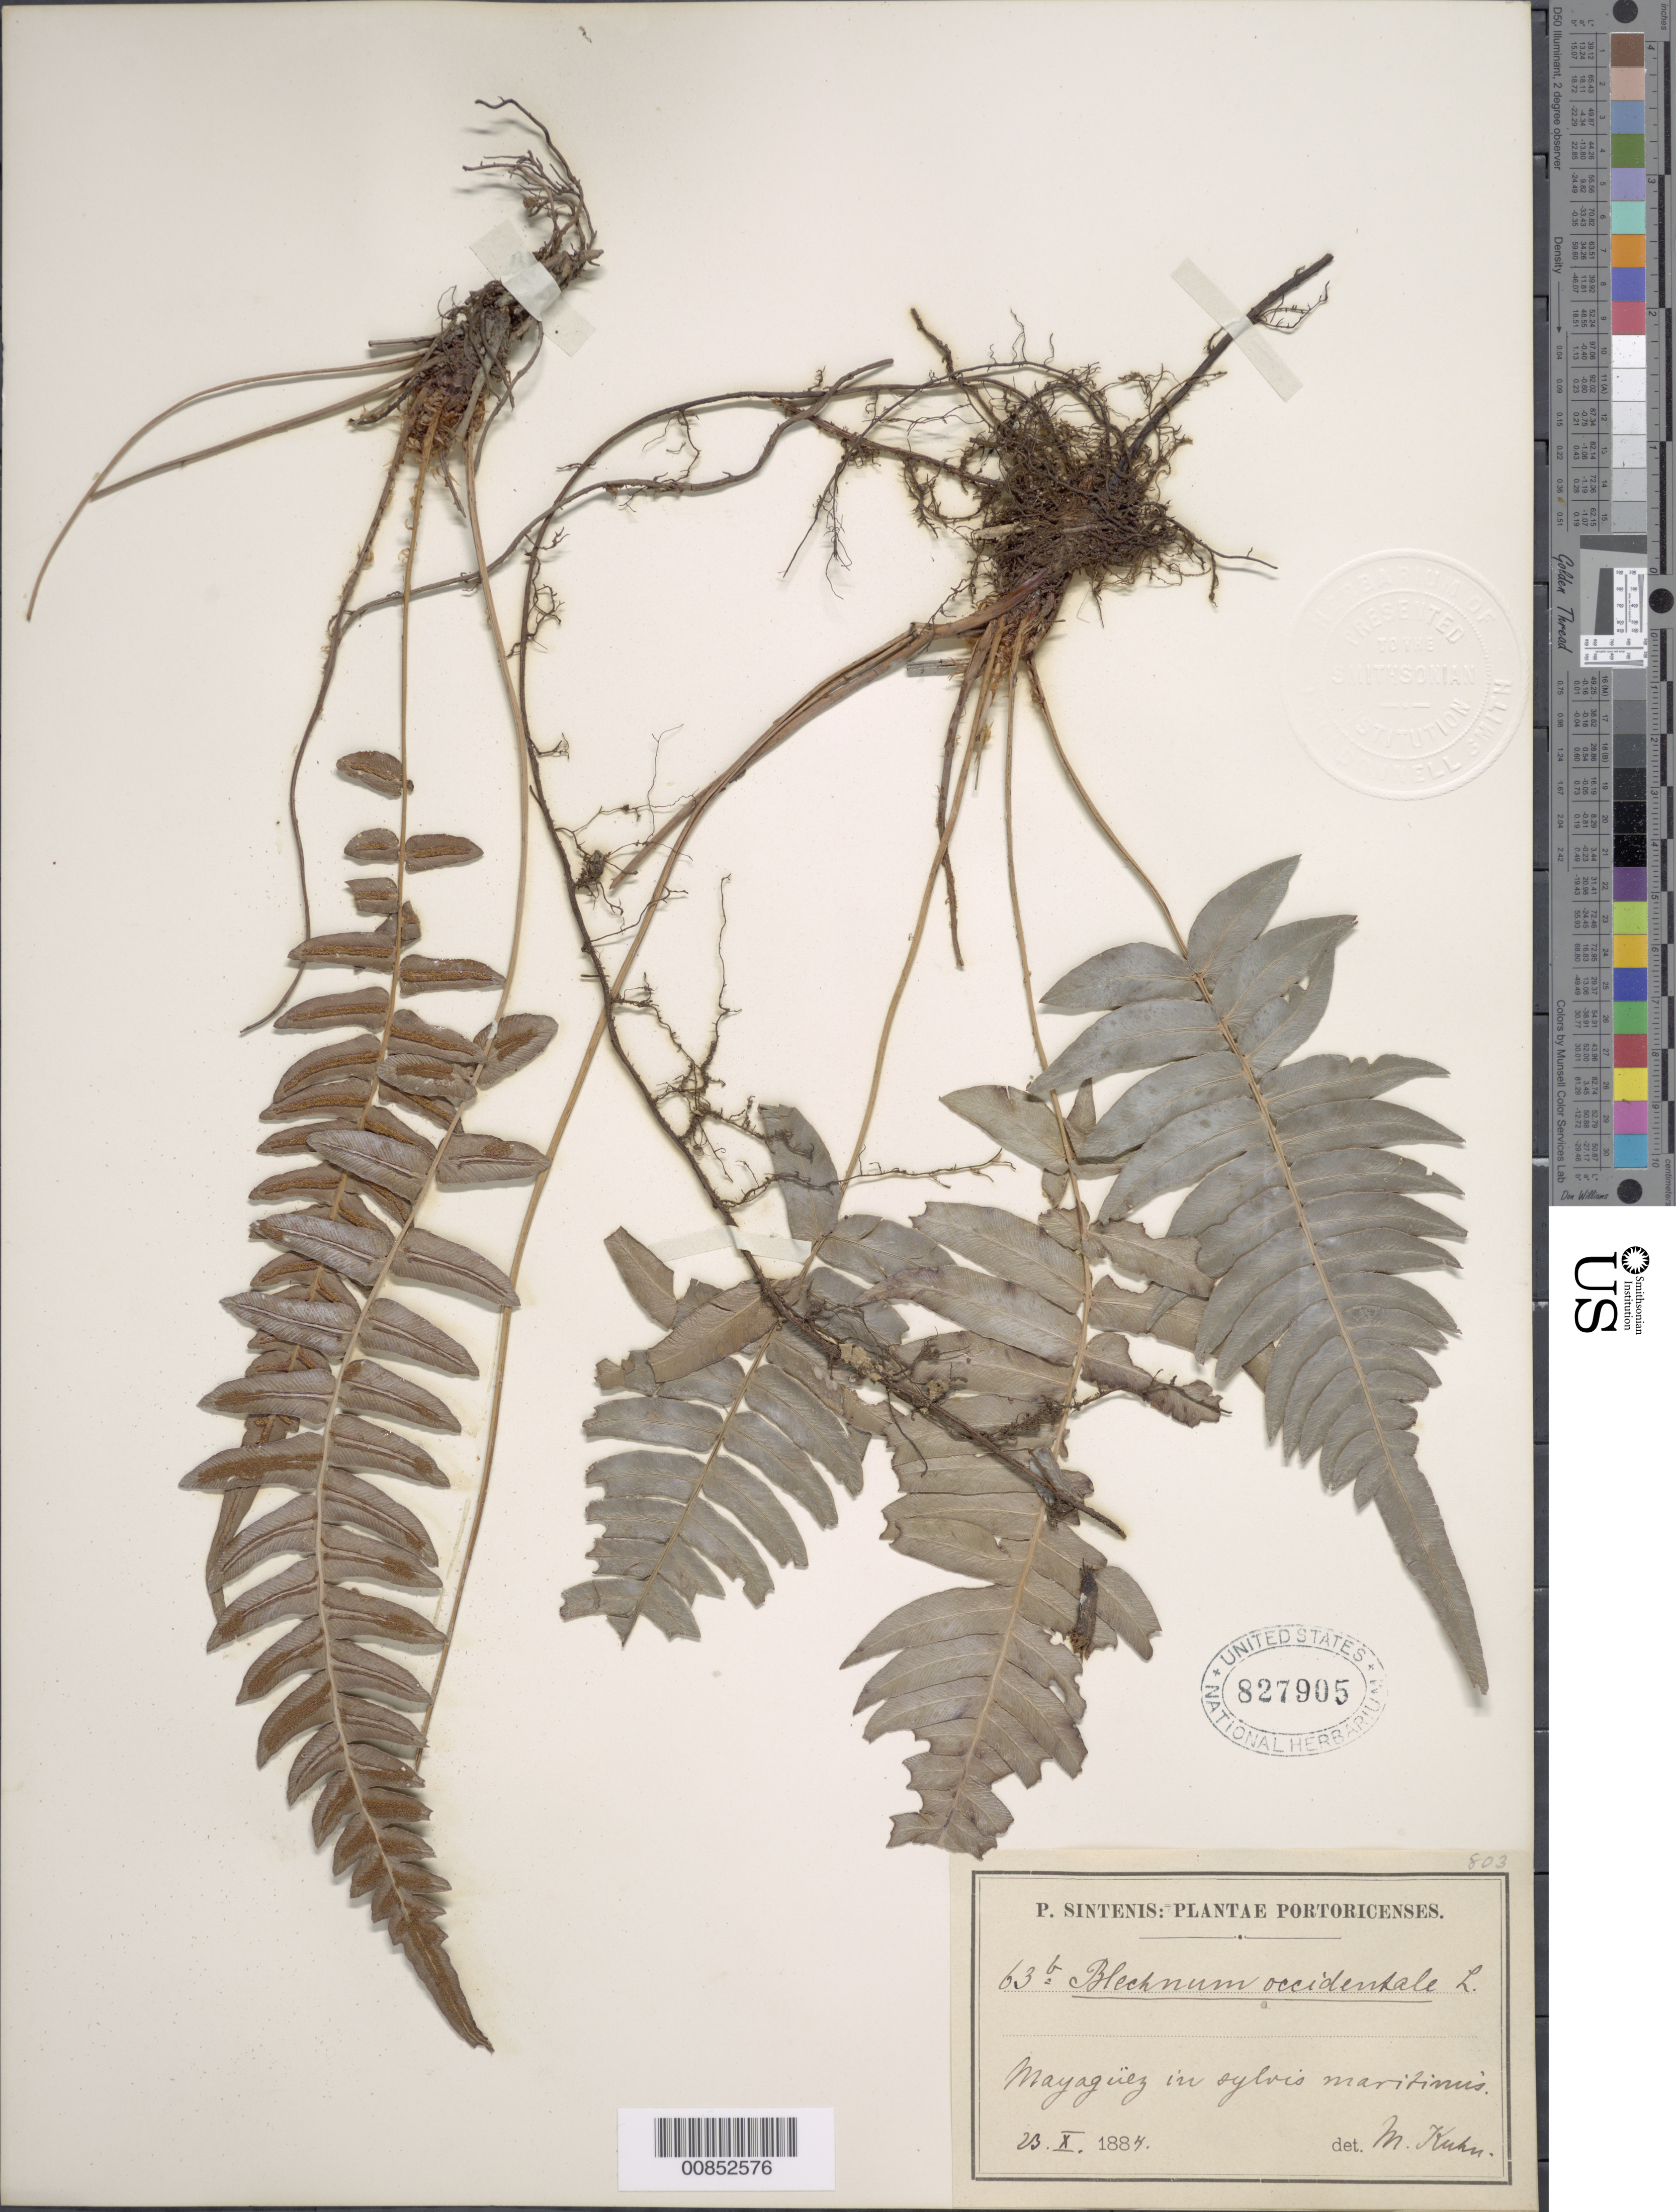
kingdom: Plantae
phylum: Tracheophyta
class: Polypodiopsida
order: Polypodiales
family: Blechnaceae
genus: Blechnum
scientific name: Blechnum occidentale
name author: L.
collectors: P. Sintenis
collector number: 63b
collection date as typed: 23 Oct 1884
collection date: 1884-10-23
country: Puerto Rico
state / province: Mayagüez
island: Puerto Rico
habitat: Sylvis maritimis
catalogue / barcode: US 827905